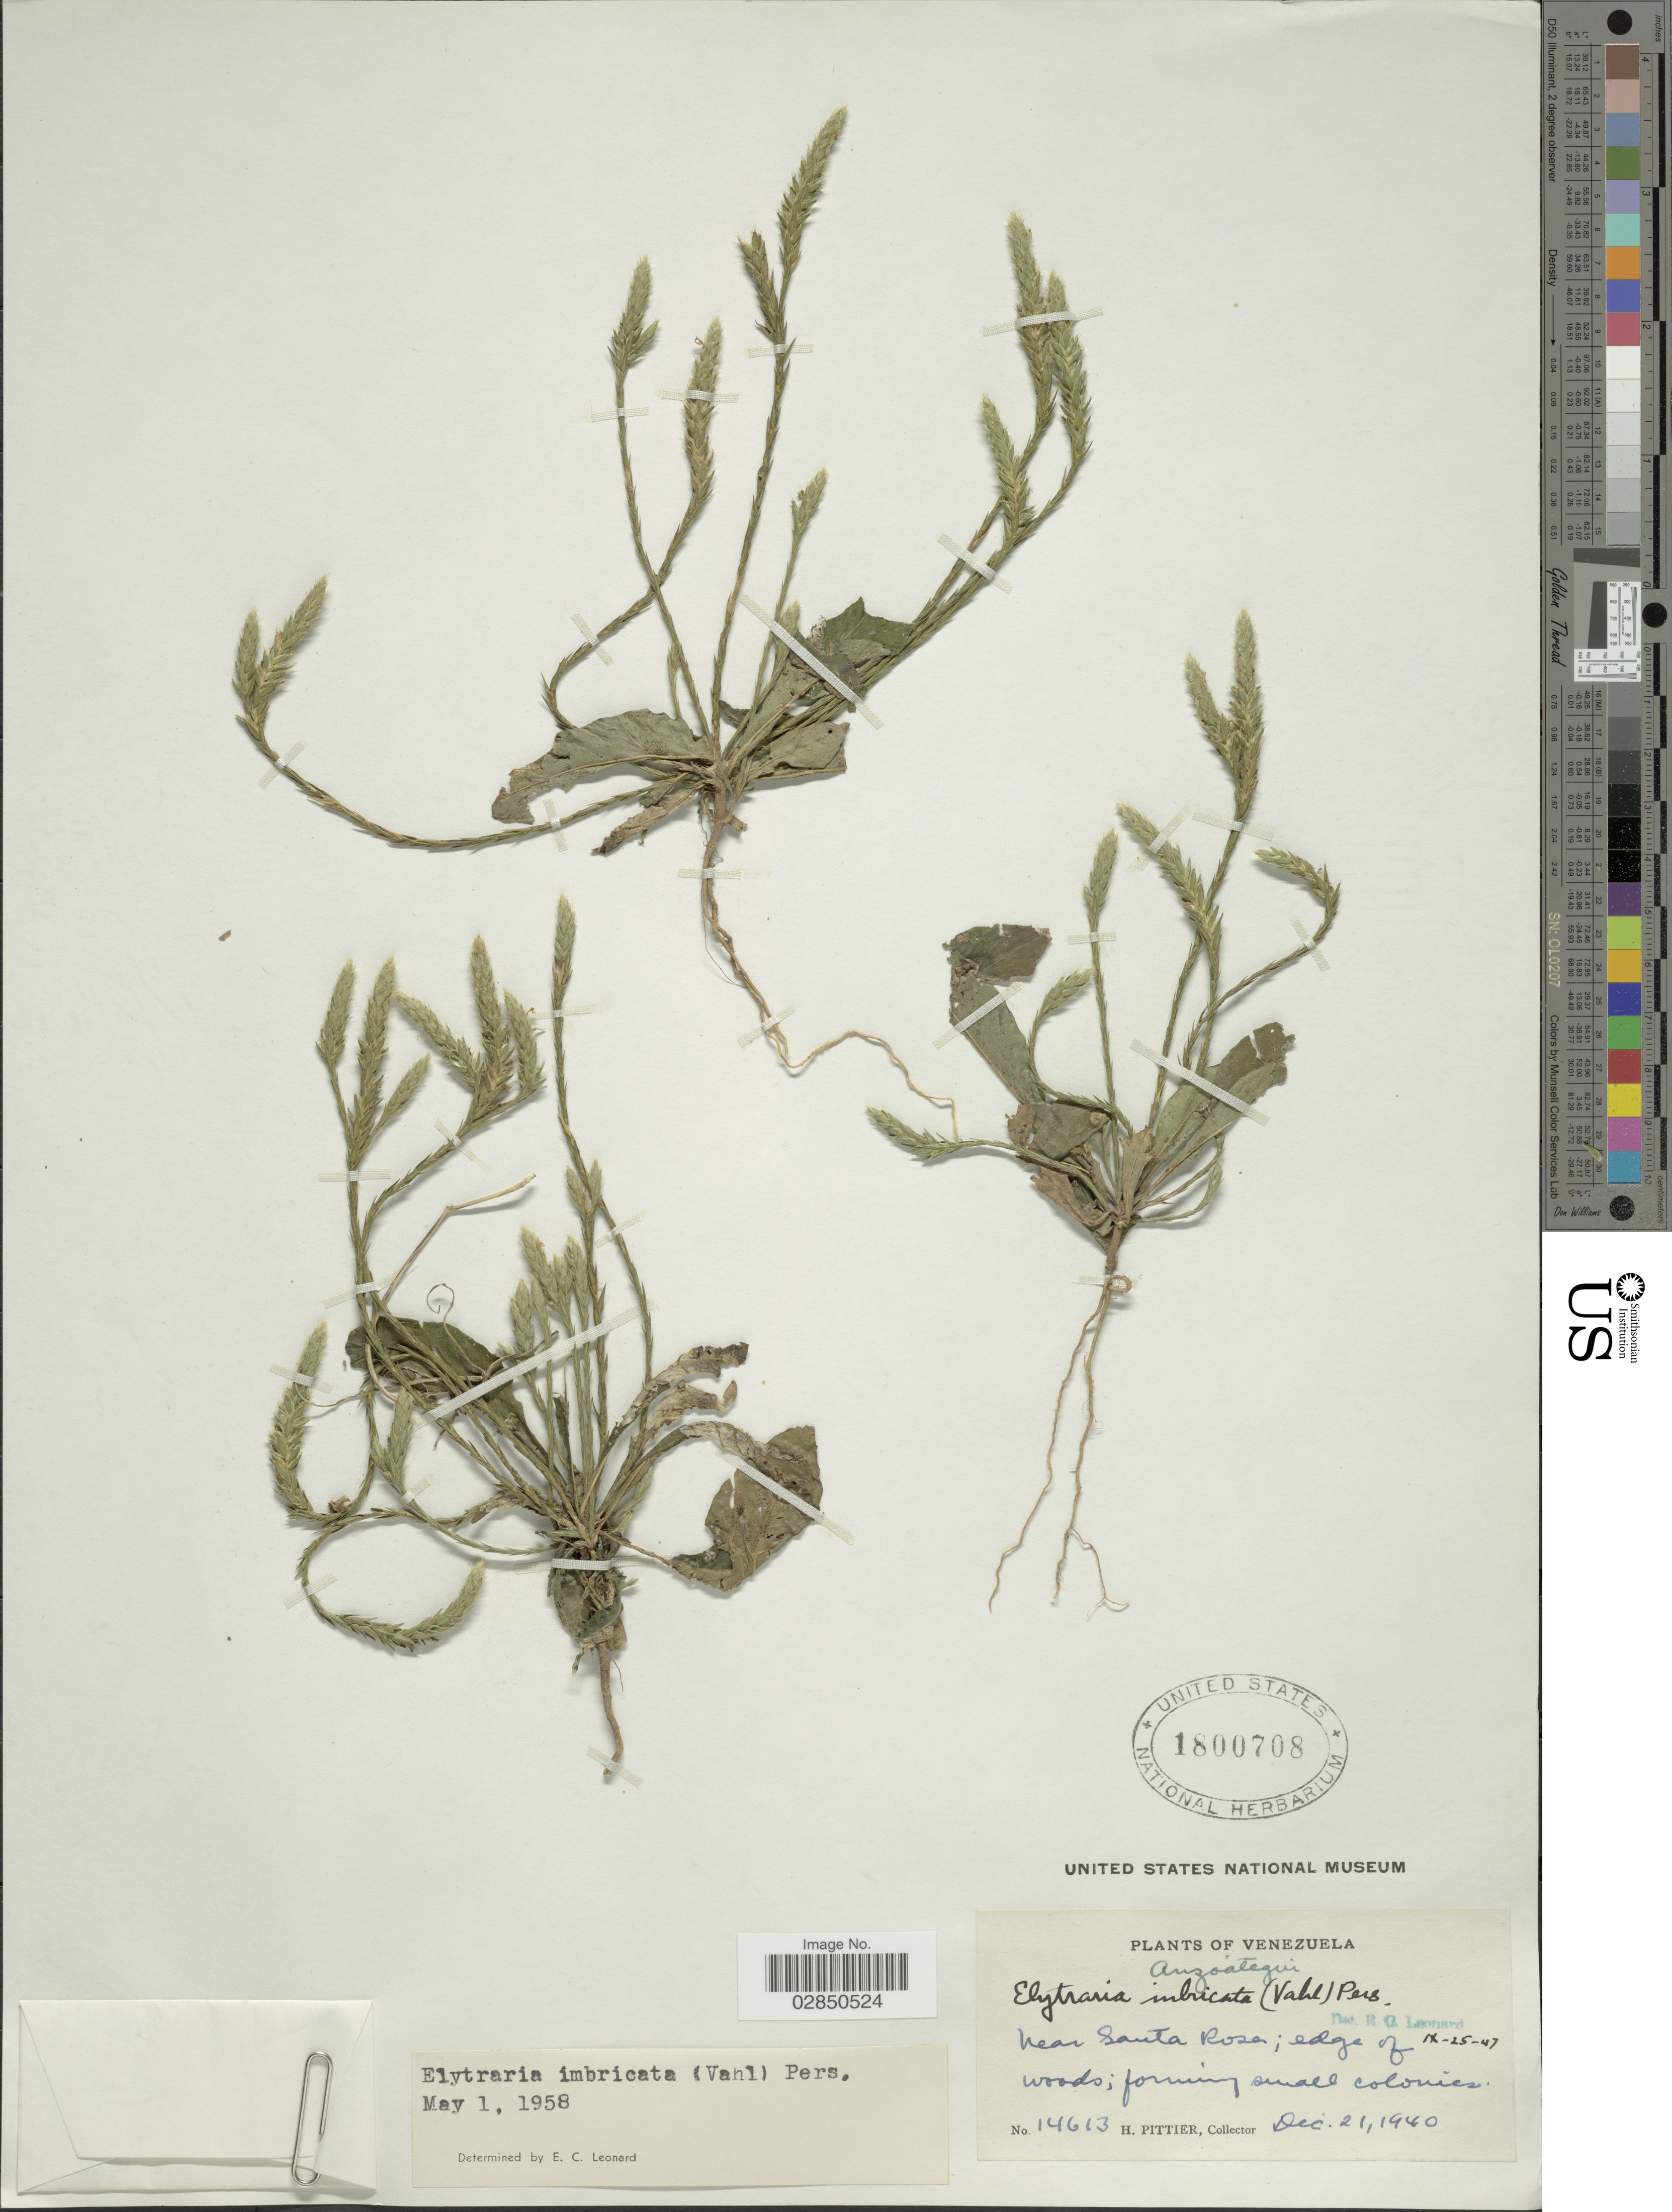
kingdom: Plantae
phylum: Tracheophyta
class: Magnoliopsida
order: Lamiales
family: Acanthaceae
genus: Elytraria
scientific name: Elytraria imbricata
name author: (Vahl) Pers.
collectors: H. F. Pittier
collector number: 14613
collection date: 1940-12-21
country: Venezuela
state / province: Anzoategui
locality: Near Santa Rosa, edge of woods.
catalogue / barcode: US 1800708